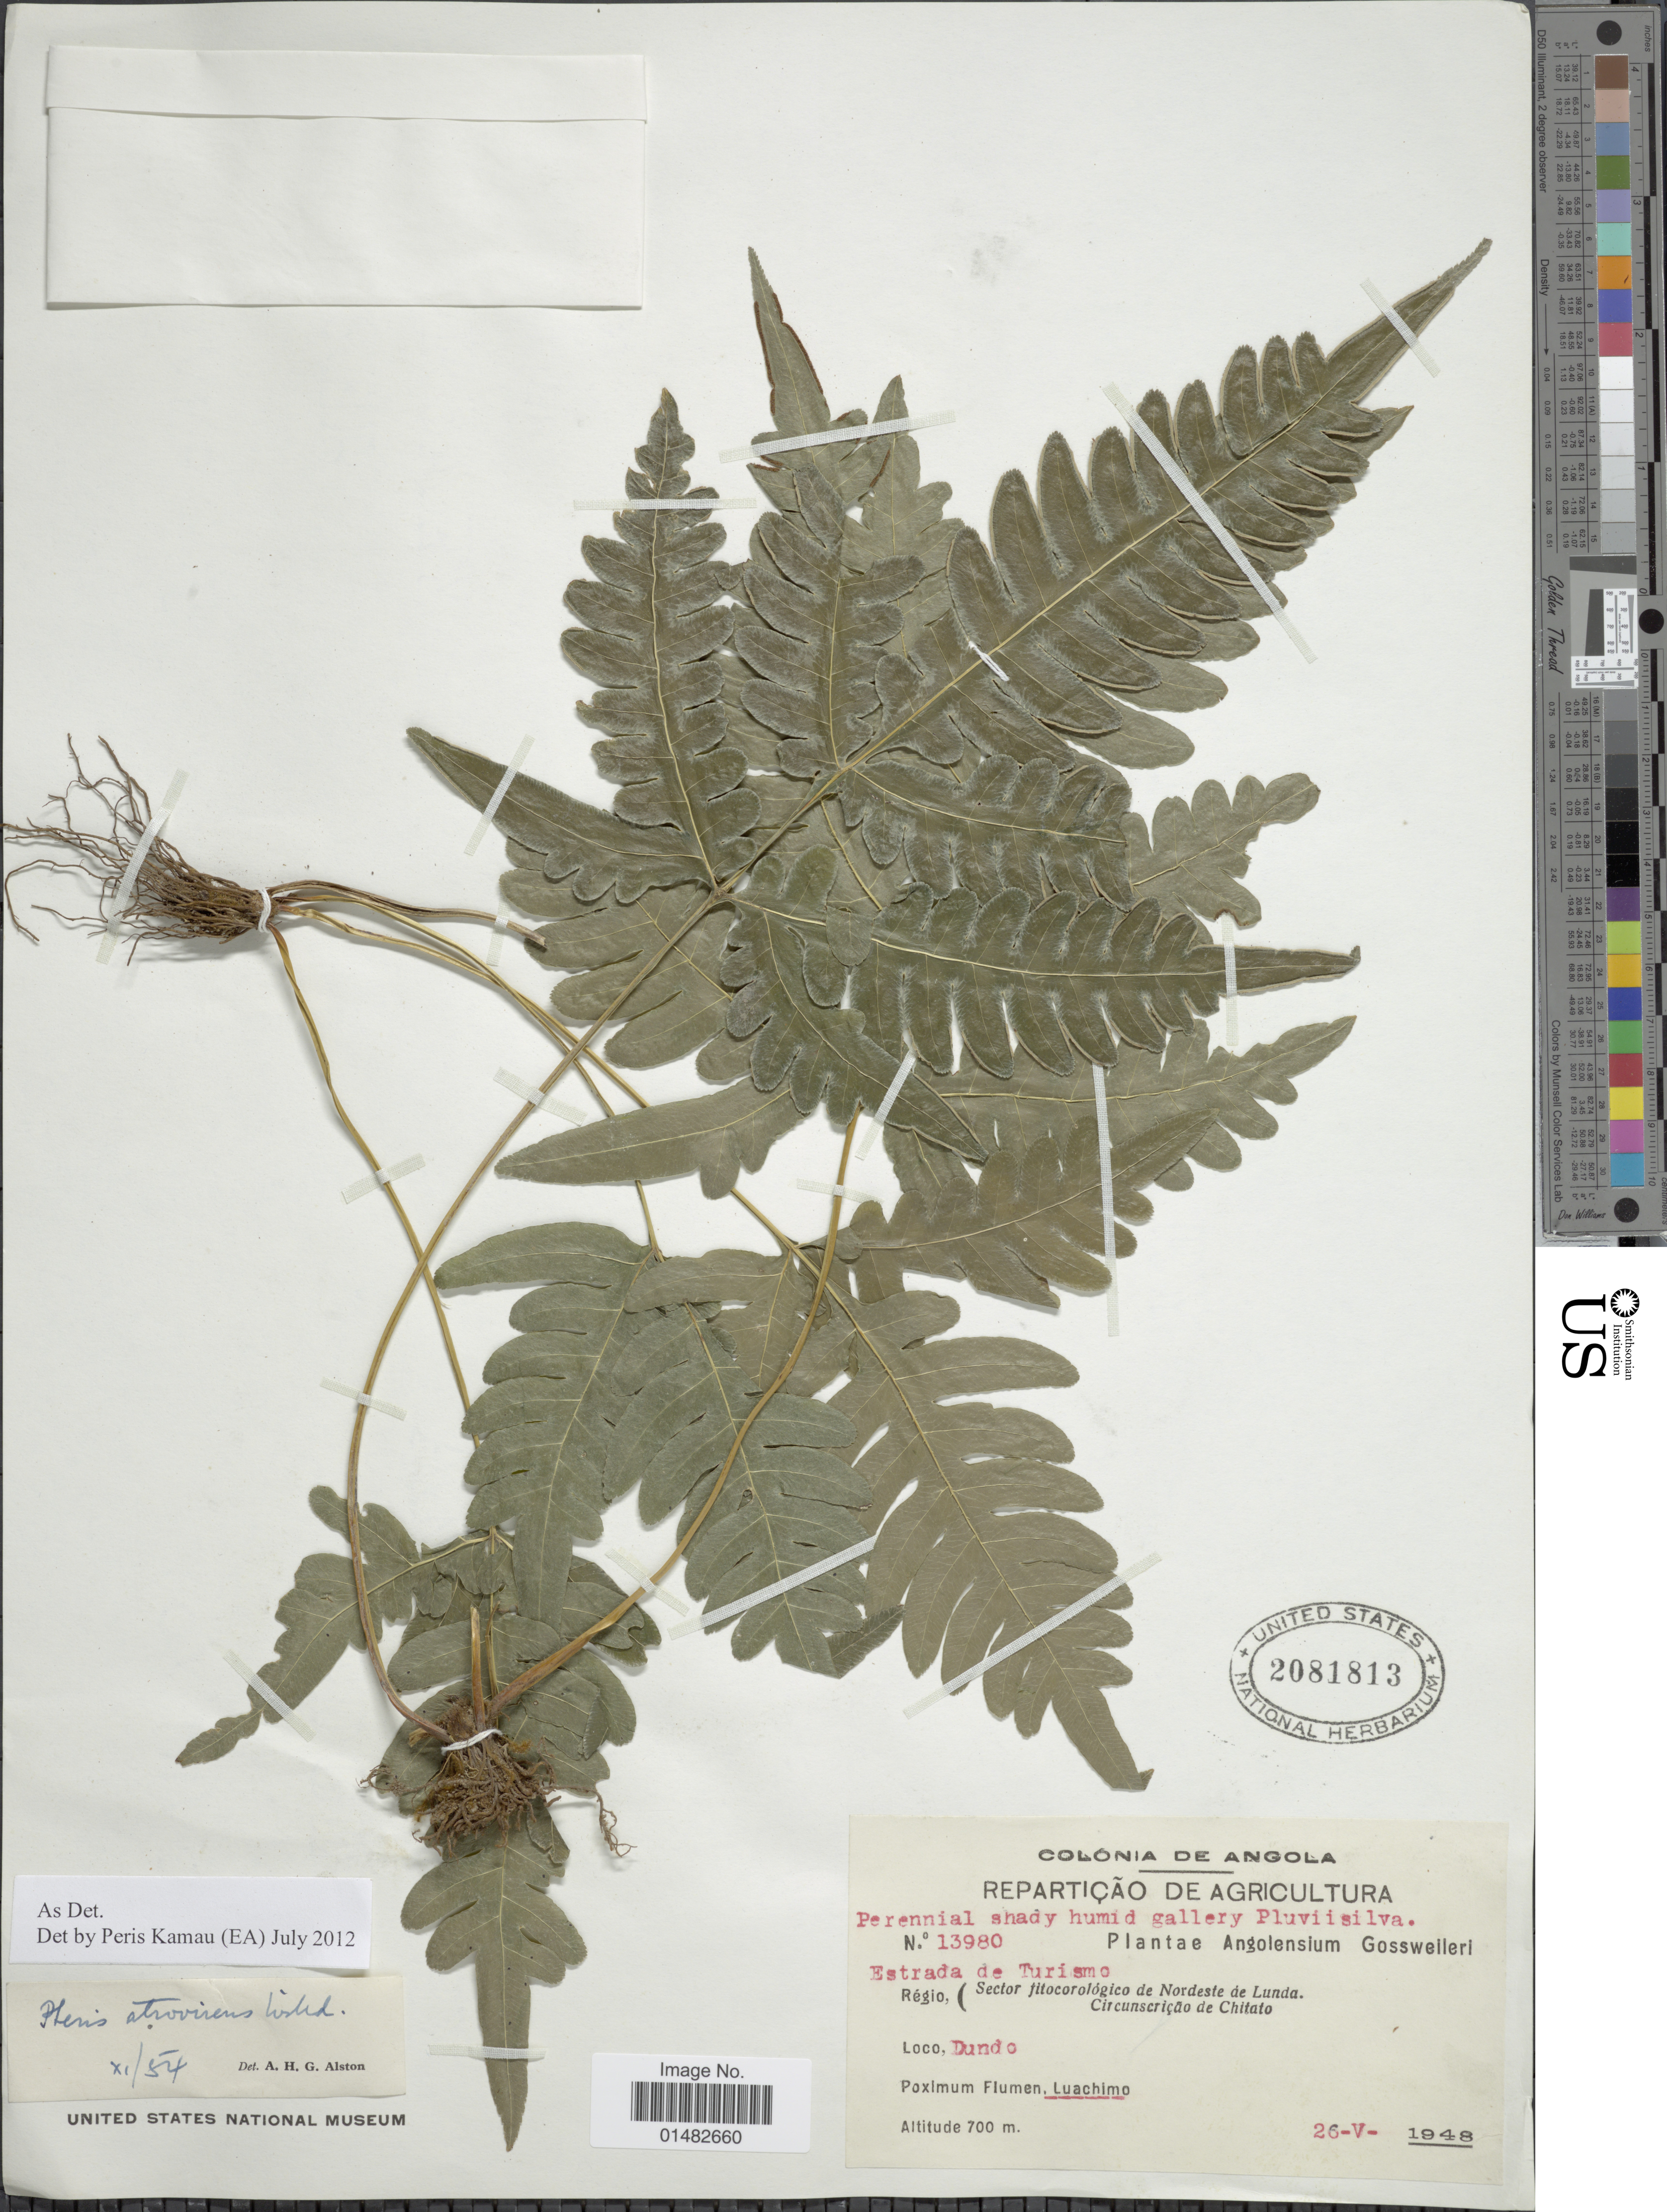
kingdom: Plantae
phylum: Tracheophyta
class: Polypodiopsida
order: Polypodiales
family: Pteridaceae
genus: Pteris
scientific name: Pteris atrovirens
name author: Willd.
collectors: A. Gossweiler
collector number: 13980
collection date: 1948-05-26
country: Angola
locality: Estrada de Turismo, (Sector fitocorologico de Nordeste de Lunda Circunscricao de Chitato), Dundo, Poximum Flumen, Luachimo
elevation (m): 700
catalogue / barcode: US 2081813